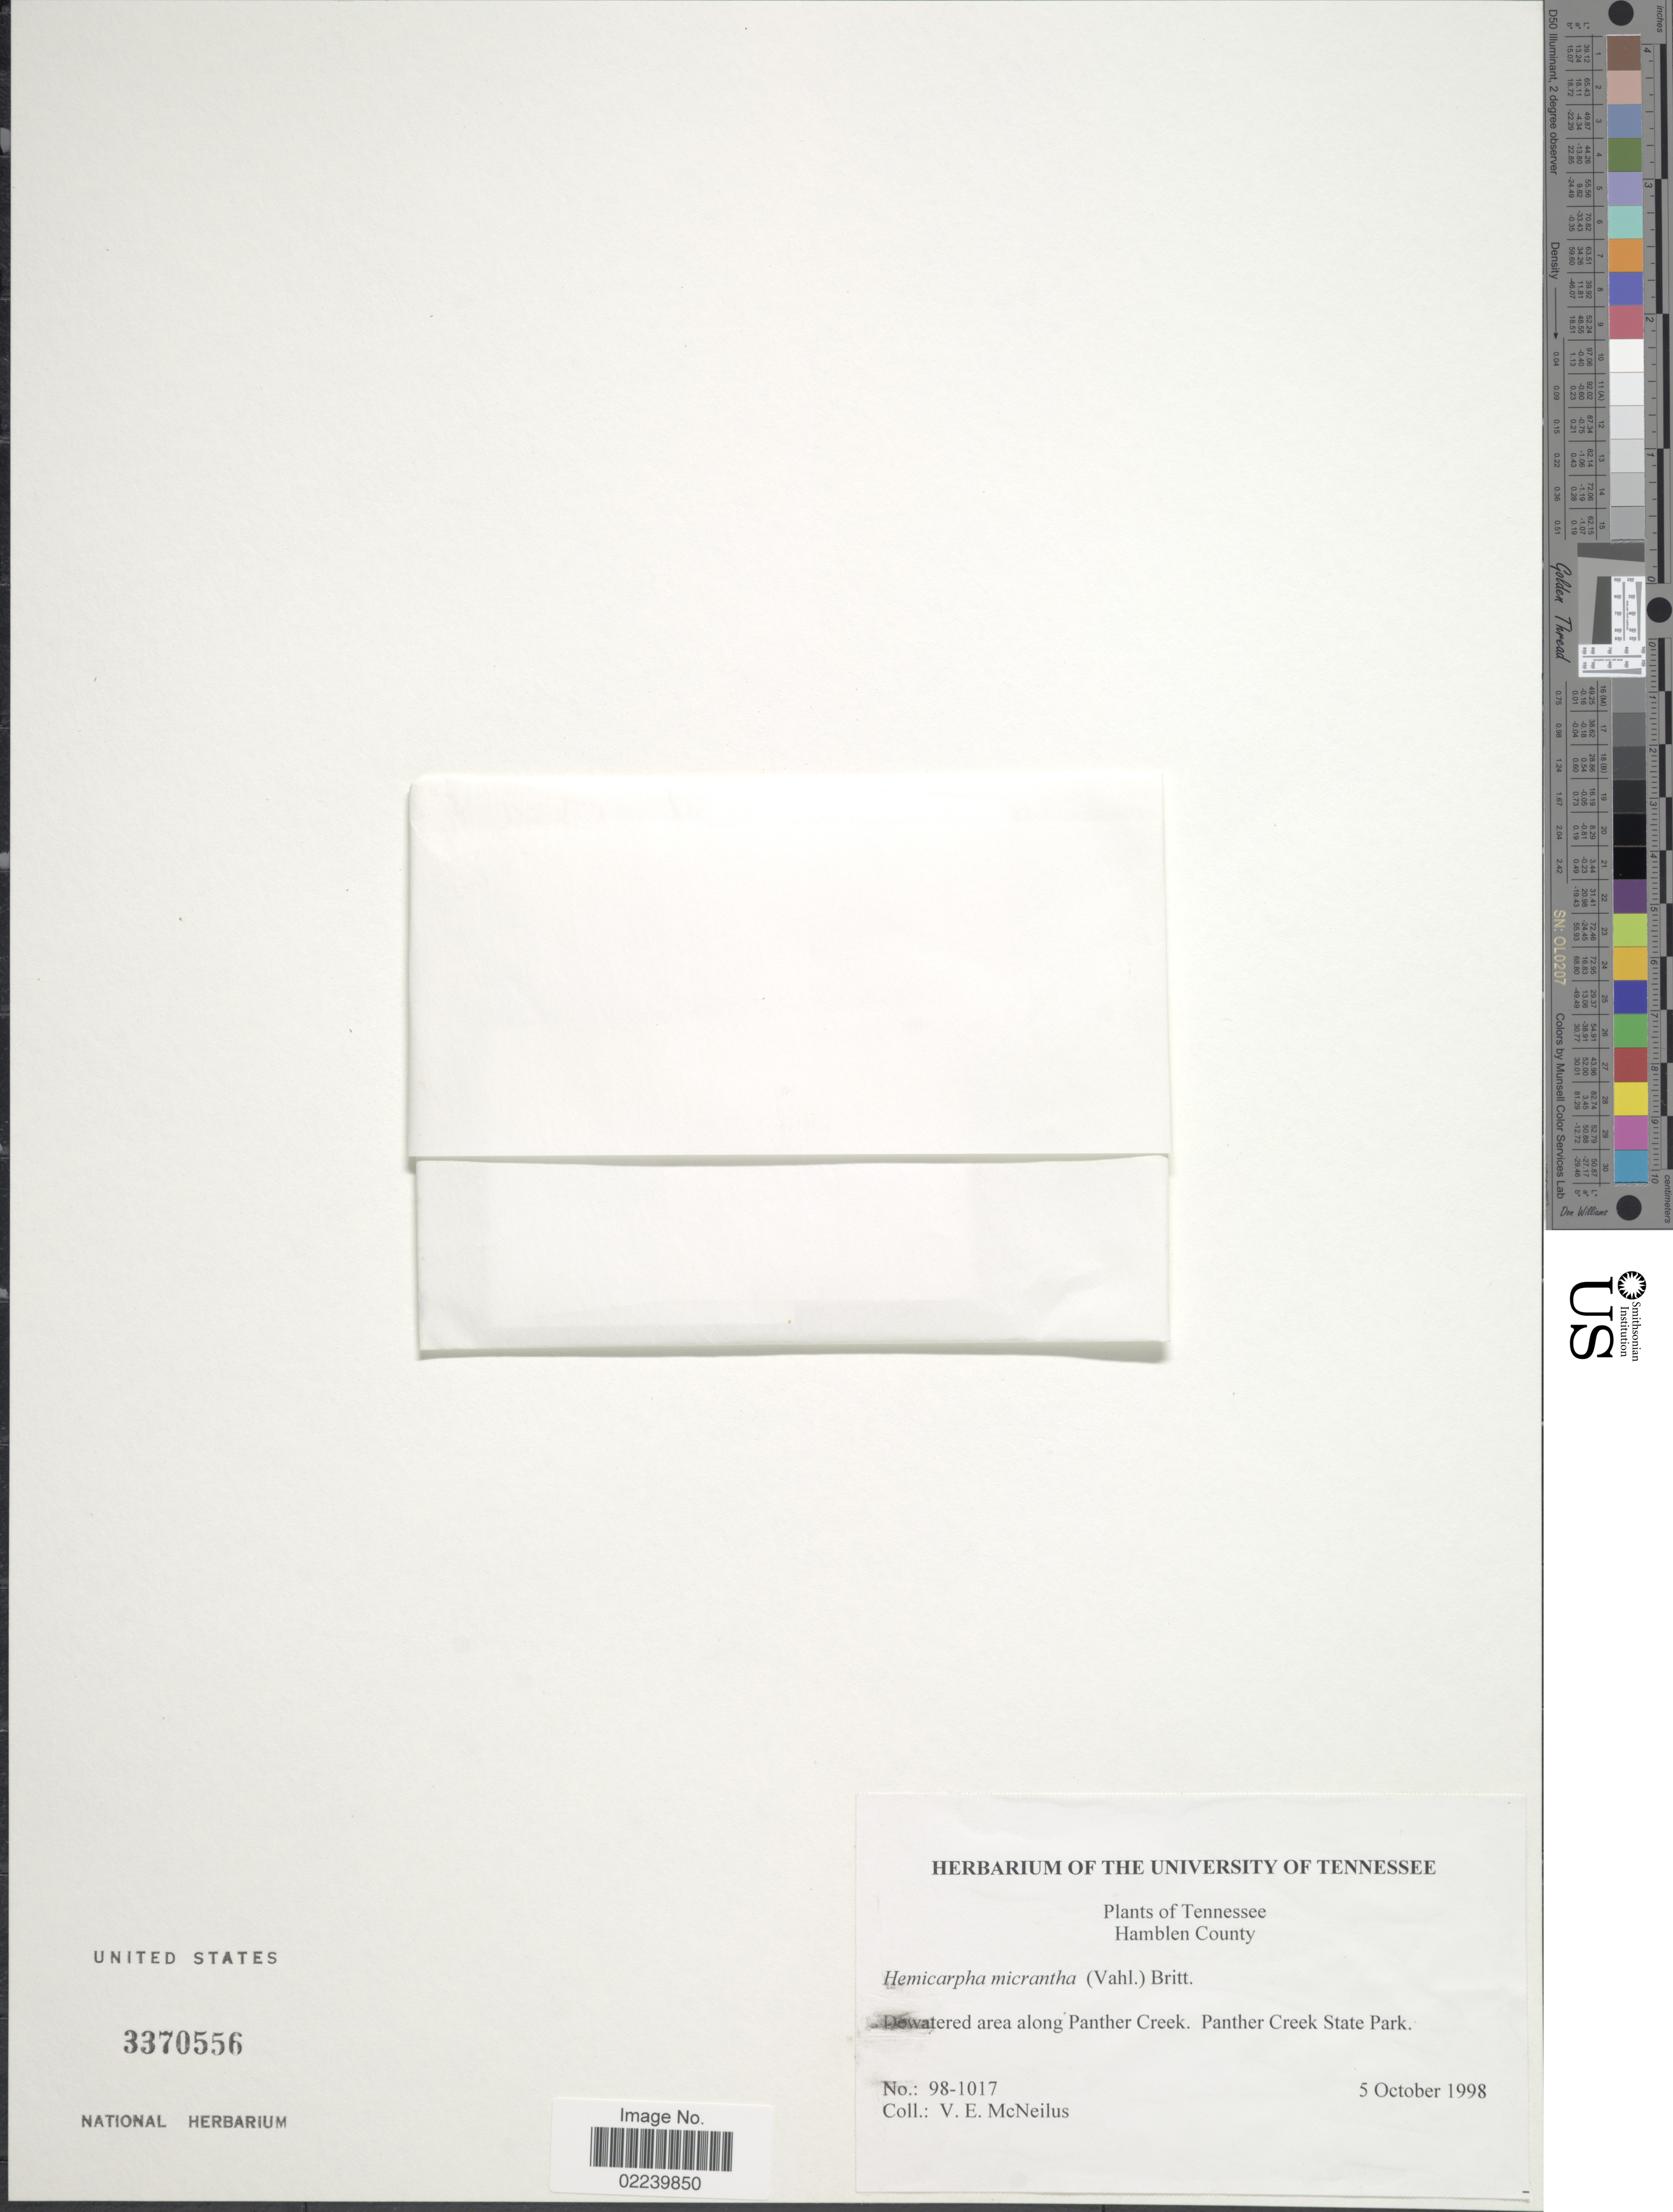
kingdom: Plantae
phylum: Tracheophyta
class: Liliopsida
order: Poales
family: Cyperaceae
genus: Fimbristylis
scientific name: Fimbristylis autumnalis (L.) Roem. & Schult.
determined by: Strong, Mark T., (BOT), Smithsonian Institution - National Museum of Natural History (UNITED STATES)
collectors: V. Mcneilus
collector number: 98-1017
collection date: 1998-10-05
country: United States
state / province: Tennessee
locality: Tennessee, Hamblen County, Dewatered area along Panther Creek, Panther Creel State Park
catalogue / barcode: US 3370556